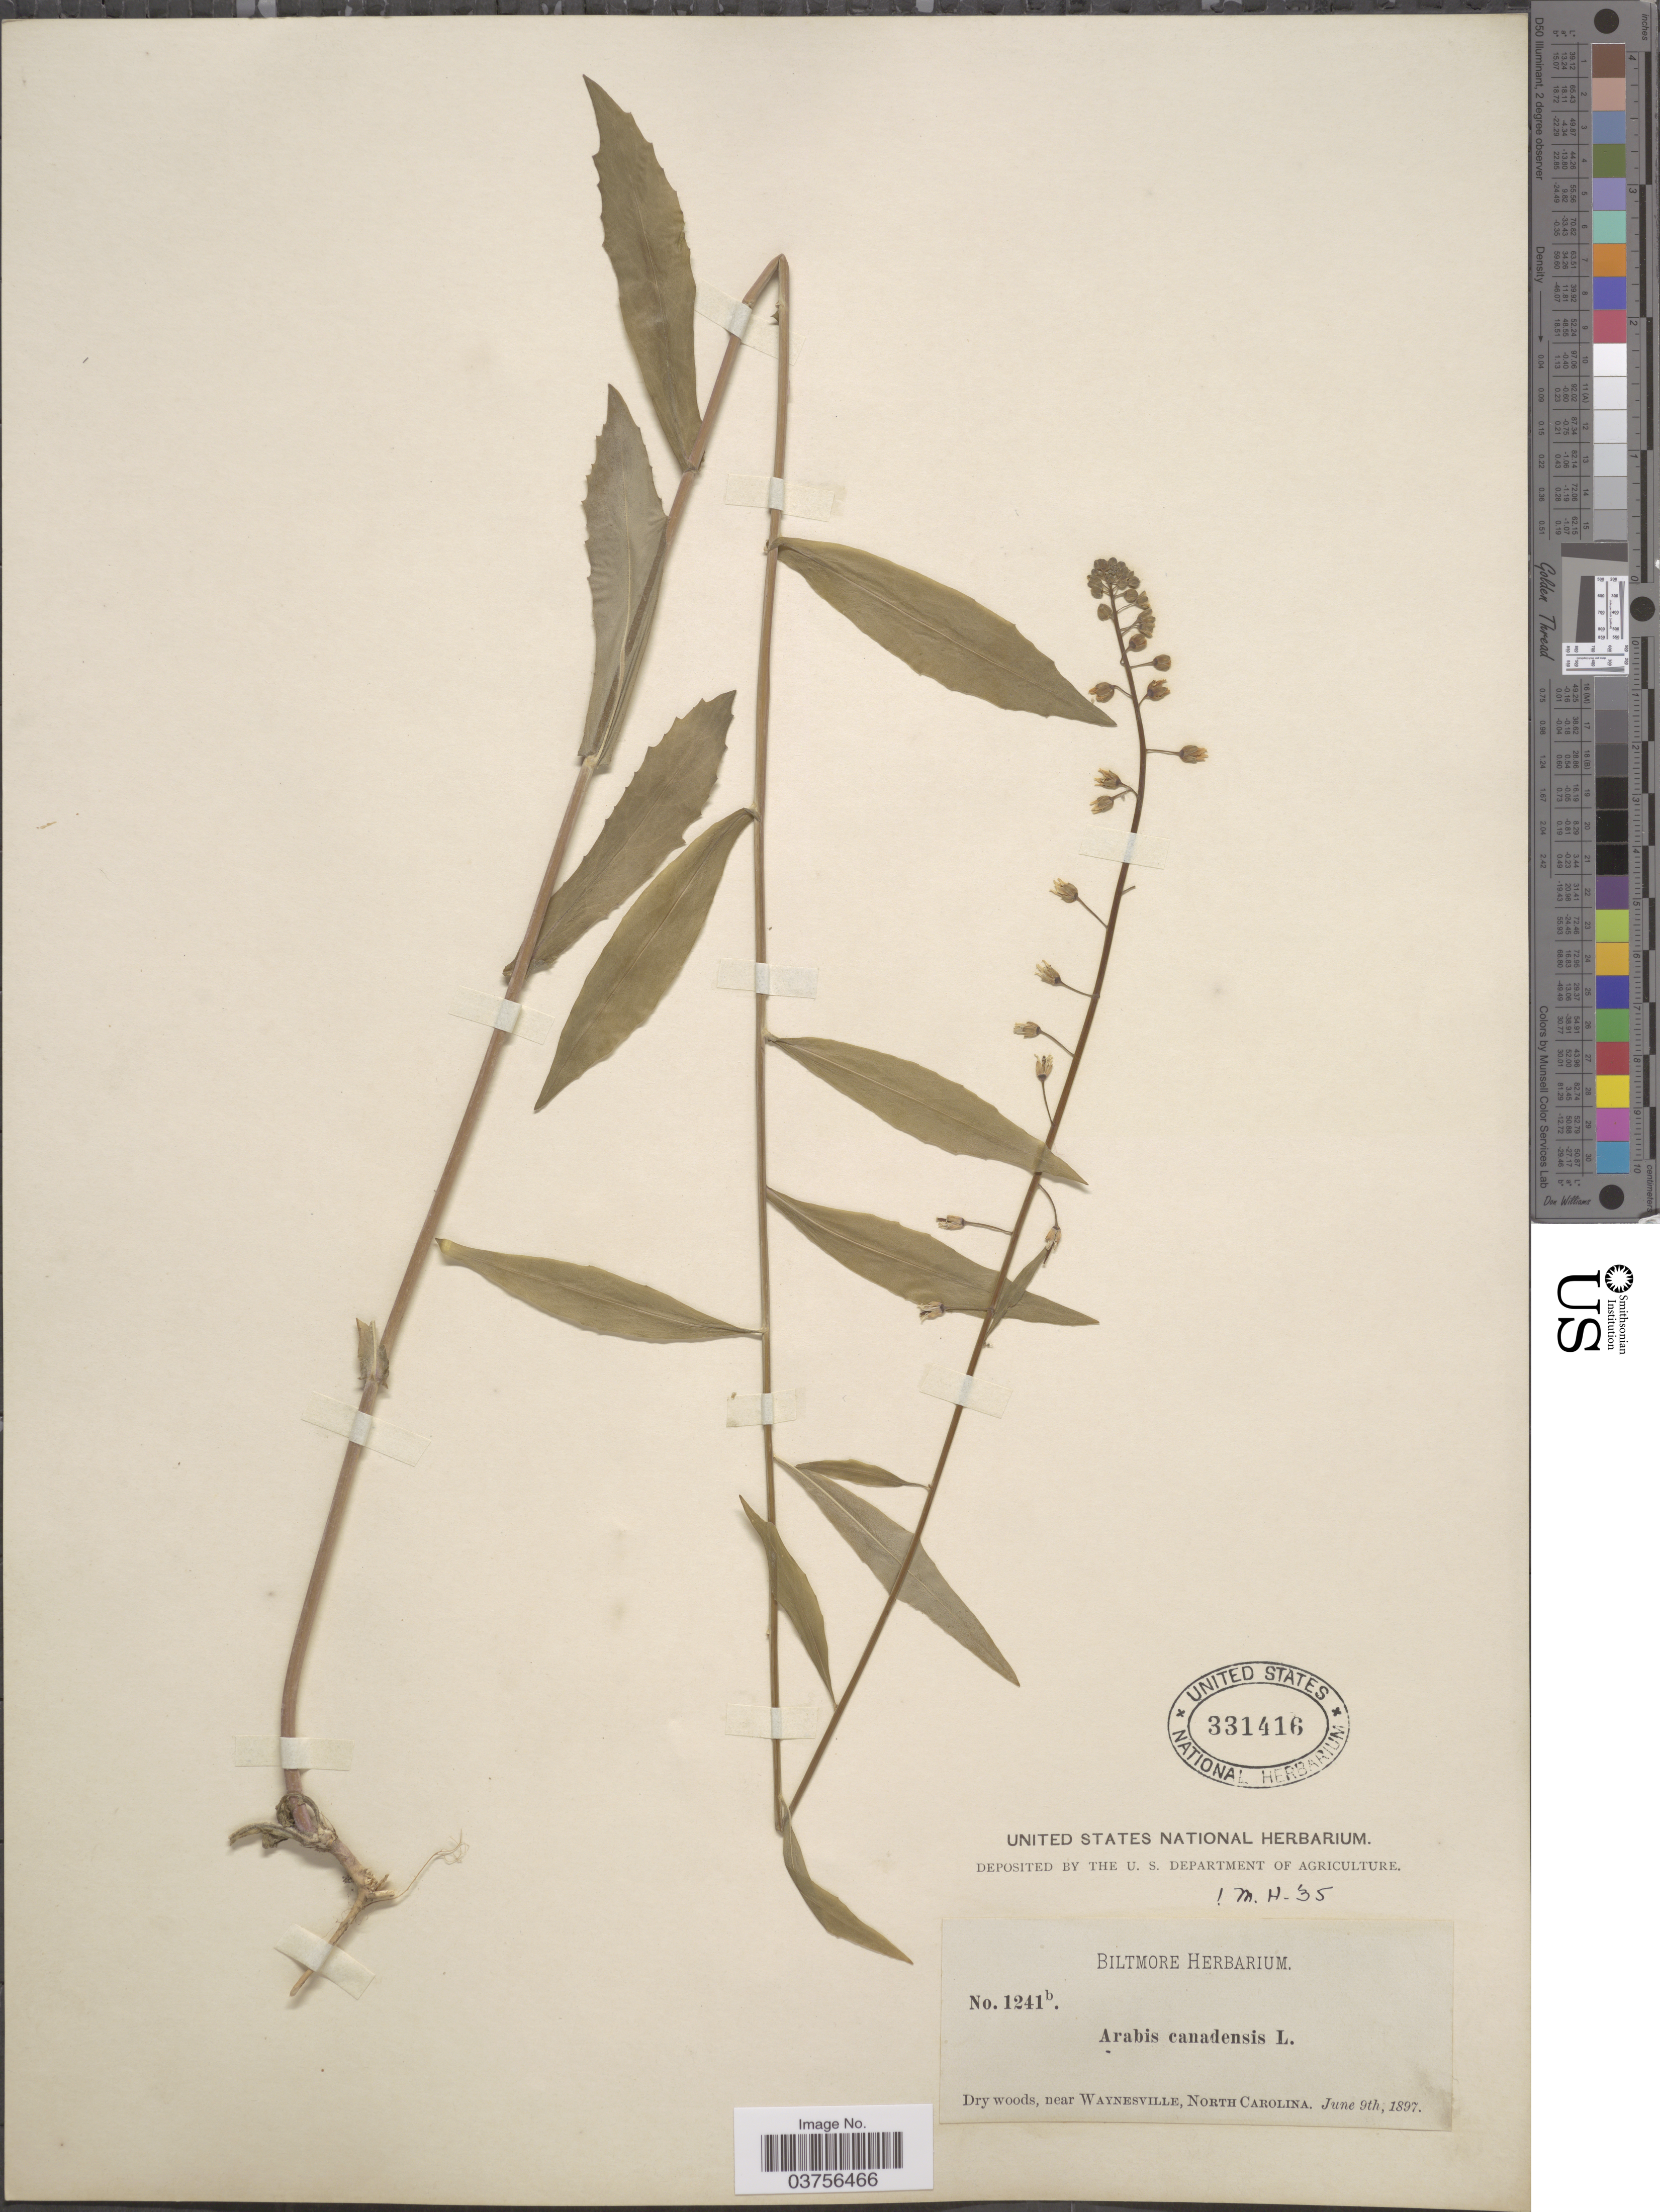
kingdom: Plantae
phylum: Tracheophyta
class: Magnoliopsida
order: Brassicales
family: Brassicaceae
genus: Arabis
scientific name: Arabis canadensis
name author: L.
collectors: ex herb. Biltmore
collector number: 1241b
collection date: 1897-06-09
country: United States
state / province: North Carolina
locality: Near Waynesville.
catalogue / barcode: US 331416